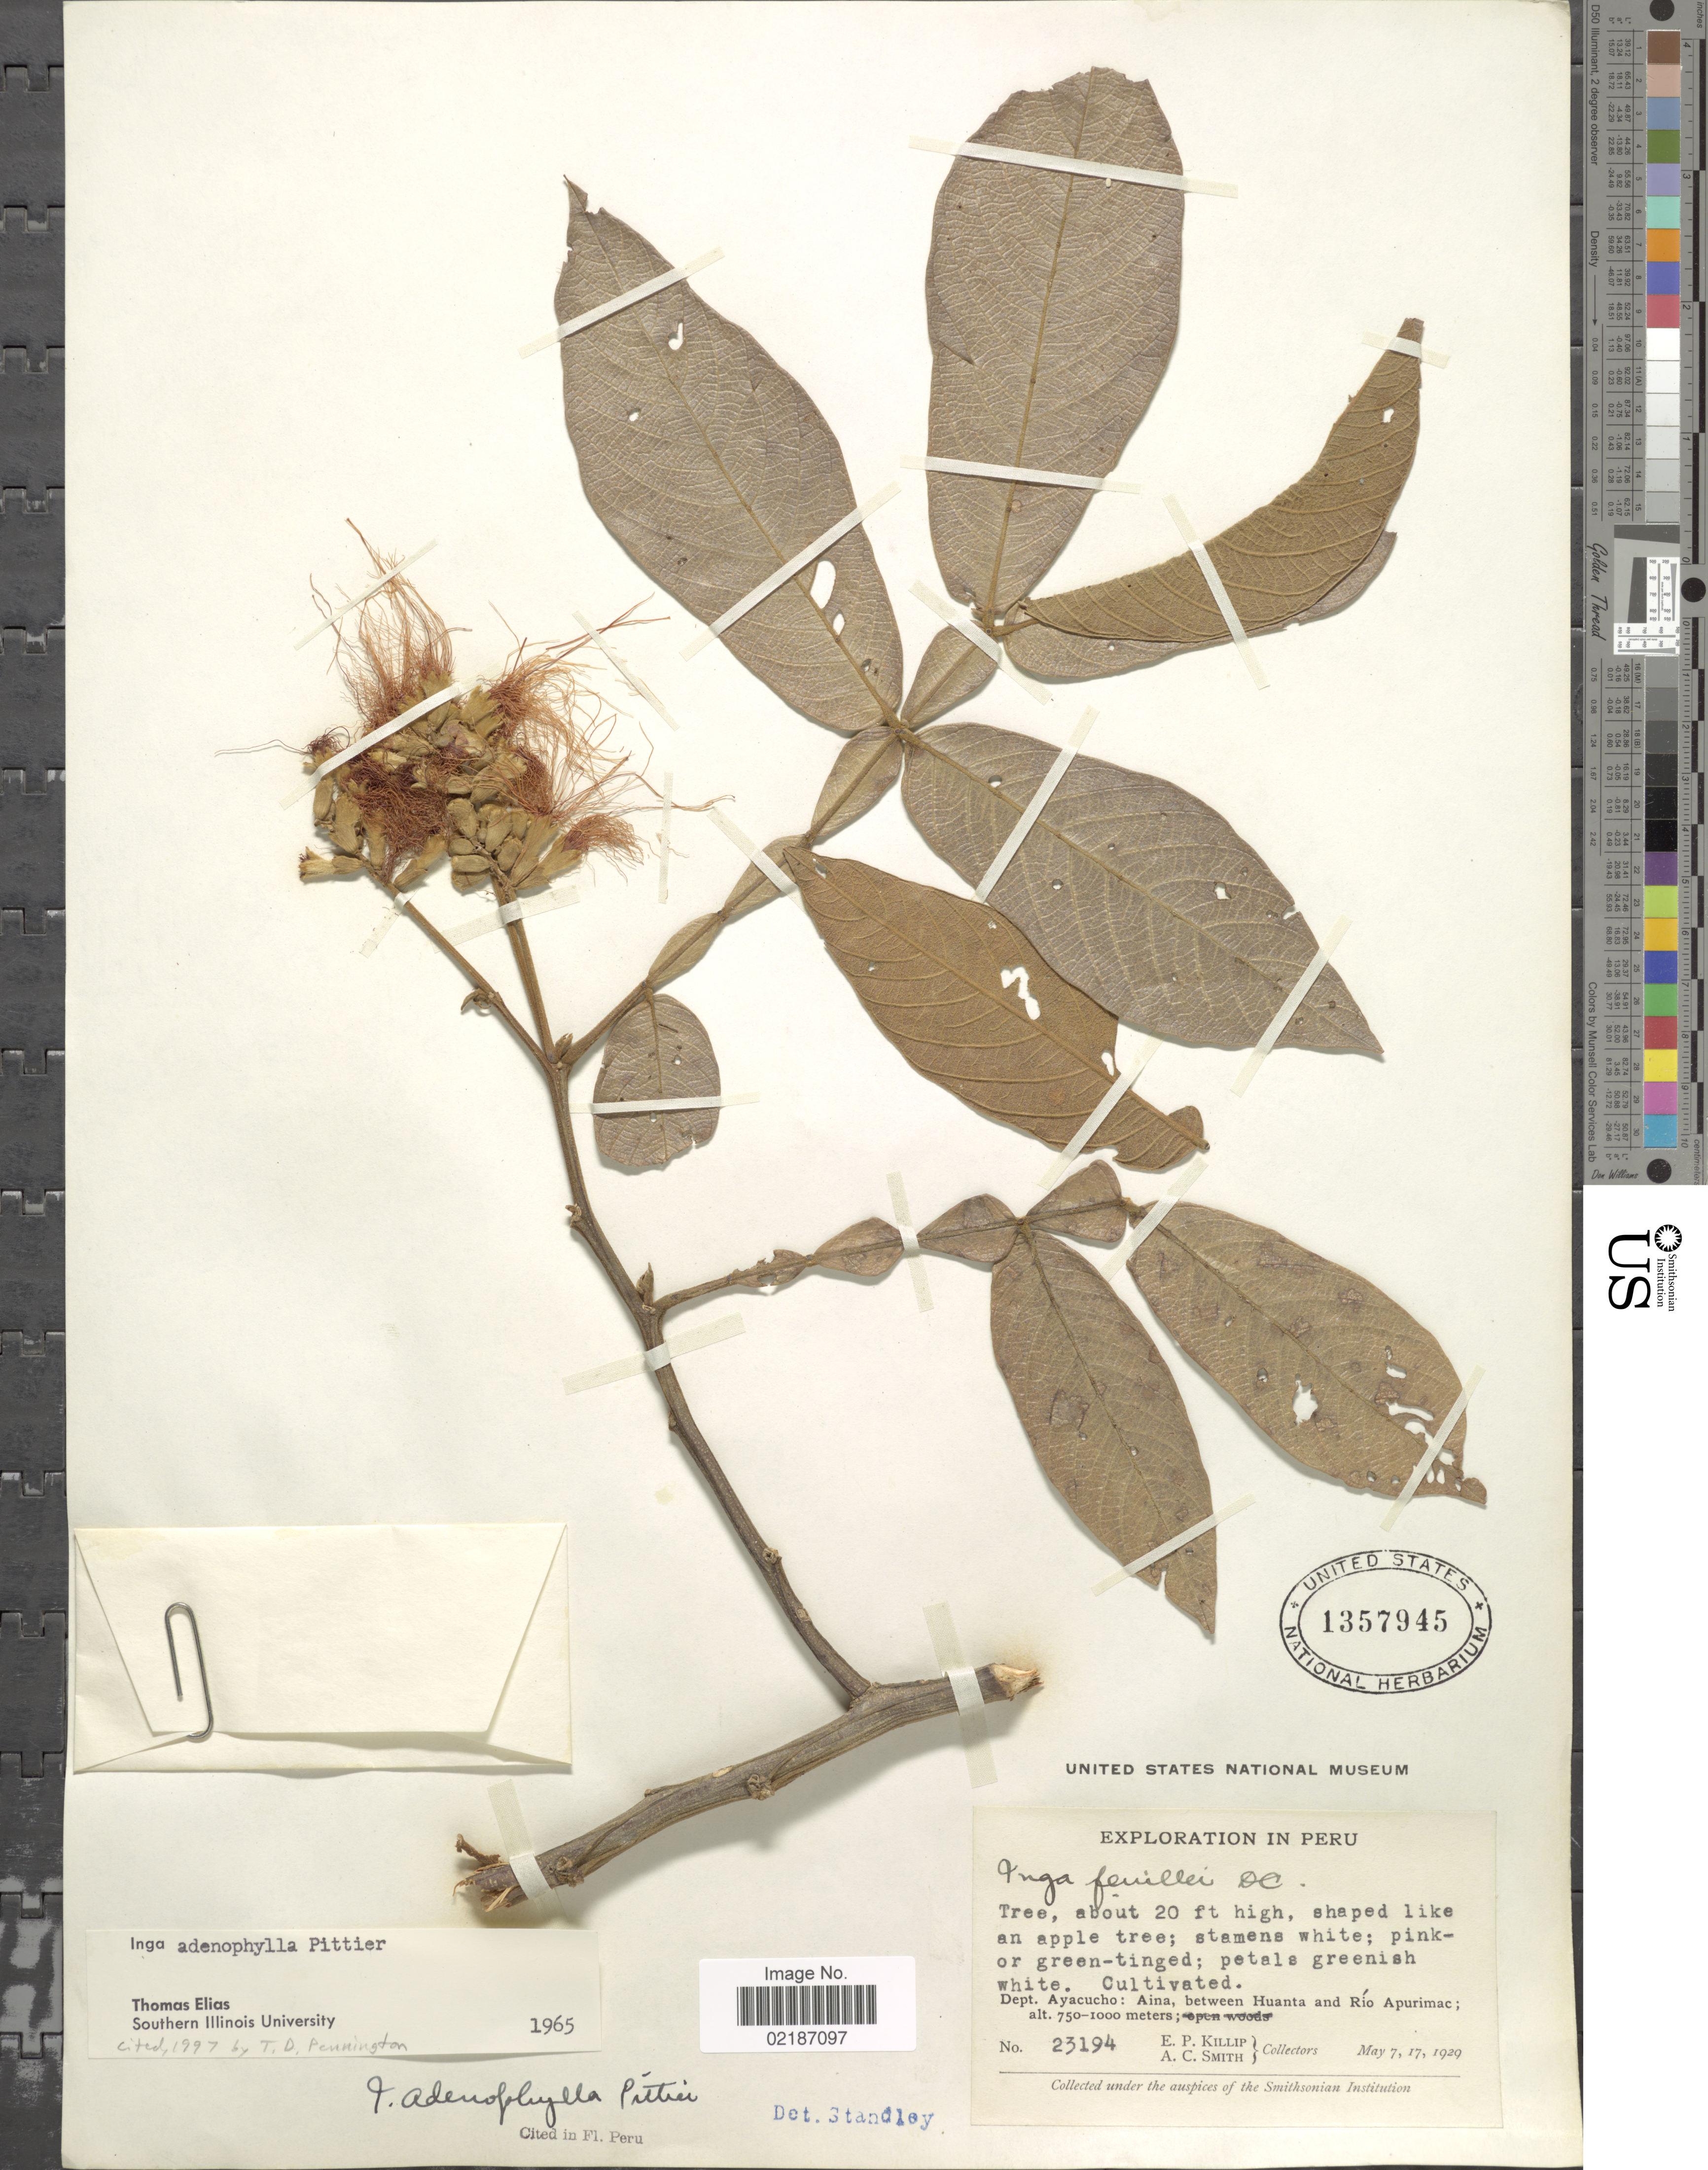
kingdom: Plantae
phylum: Tracheophyta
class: Magnoliopsida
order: Fabales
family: Fabaceae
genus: Inga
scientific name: Inga adenophylla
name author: Pittier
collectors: E. P. Killip & A. C. Smith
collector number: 23194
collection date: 1929-05-07/1929-05-17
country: Peru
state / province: Ayacucho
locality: Aina, between Huanta and Río Apurimac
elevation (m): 750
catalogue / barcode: US 1357945